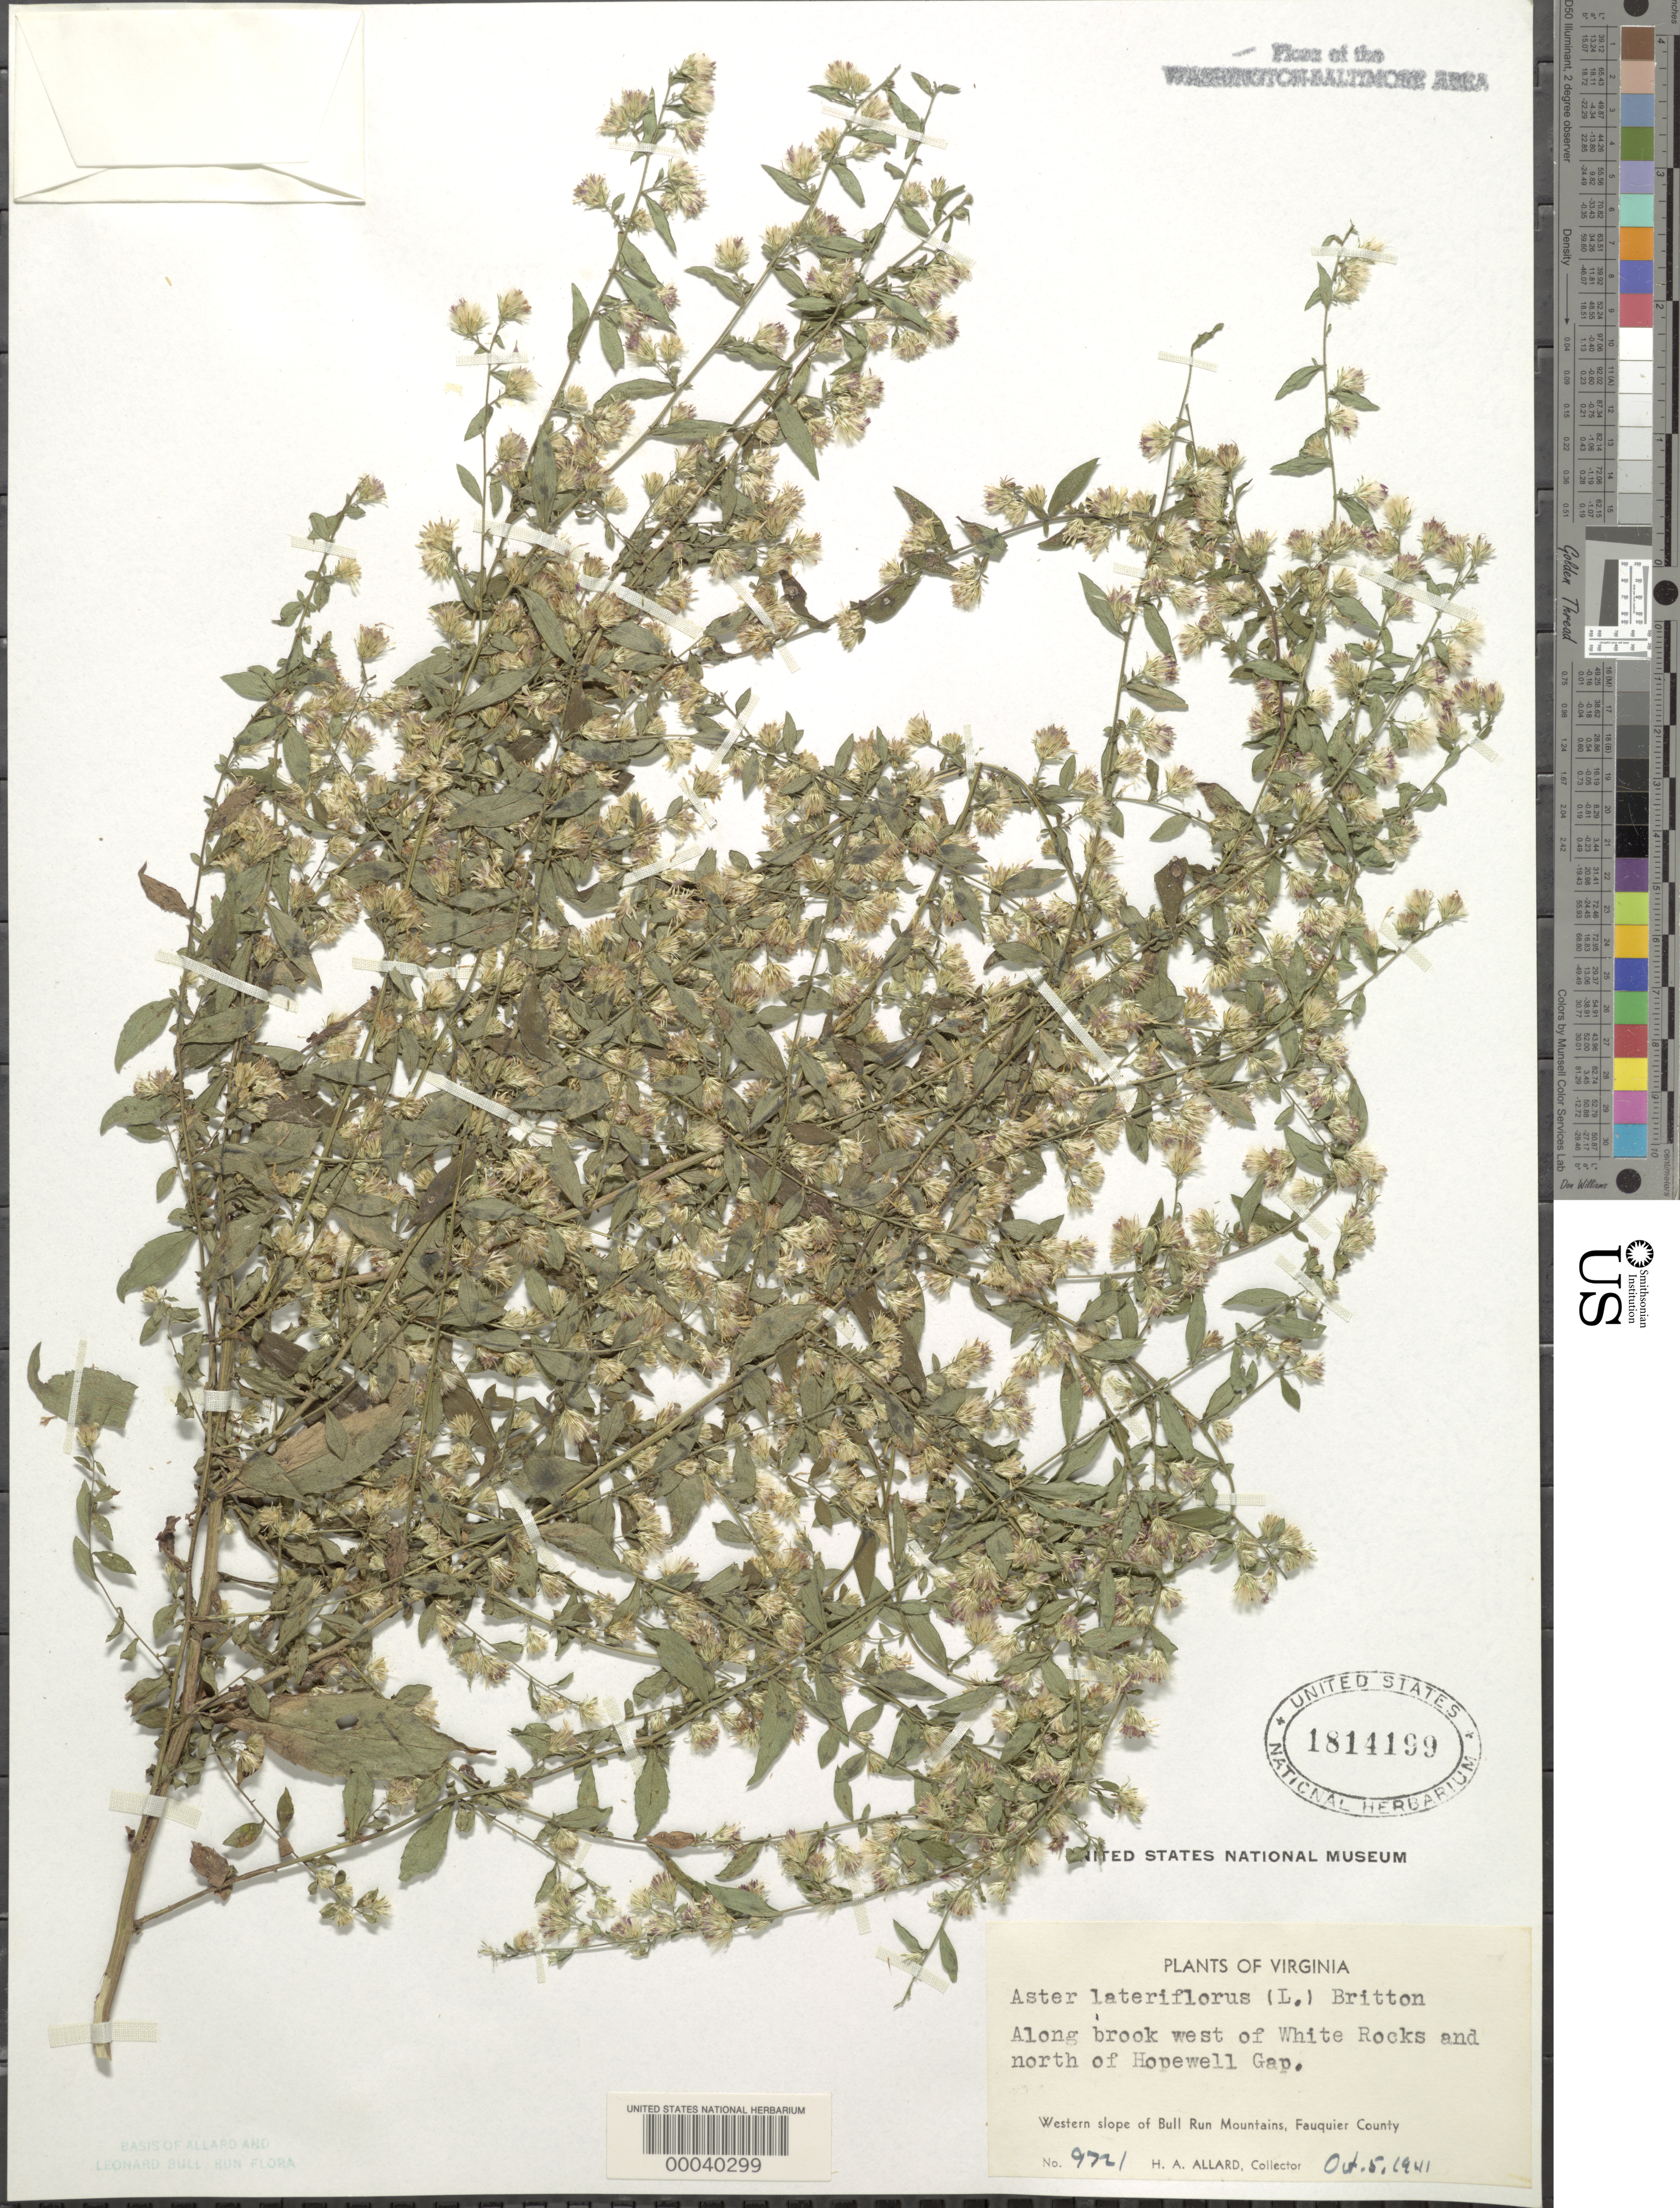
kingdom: Plantae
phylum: Tracheophyta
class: Magnoliopsida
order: Asterales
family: Asteraceae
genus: Symphyotrichum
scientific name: Symphyotrichum lateriflorum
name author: (L.) Á. Löve & D. Löve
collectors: H. A. Allard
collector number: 9721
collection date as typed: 05 Oct 1941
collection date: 1941-10-05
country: United States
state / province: Virginia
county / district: Fauquier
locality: North of Hopewell Gap and west of White Rocks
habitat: Along brook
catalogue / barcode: US 1814199